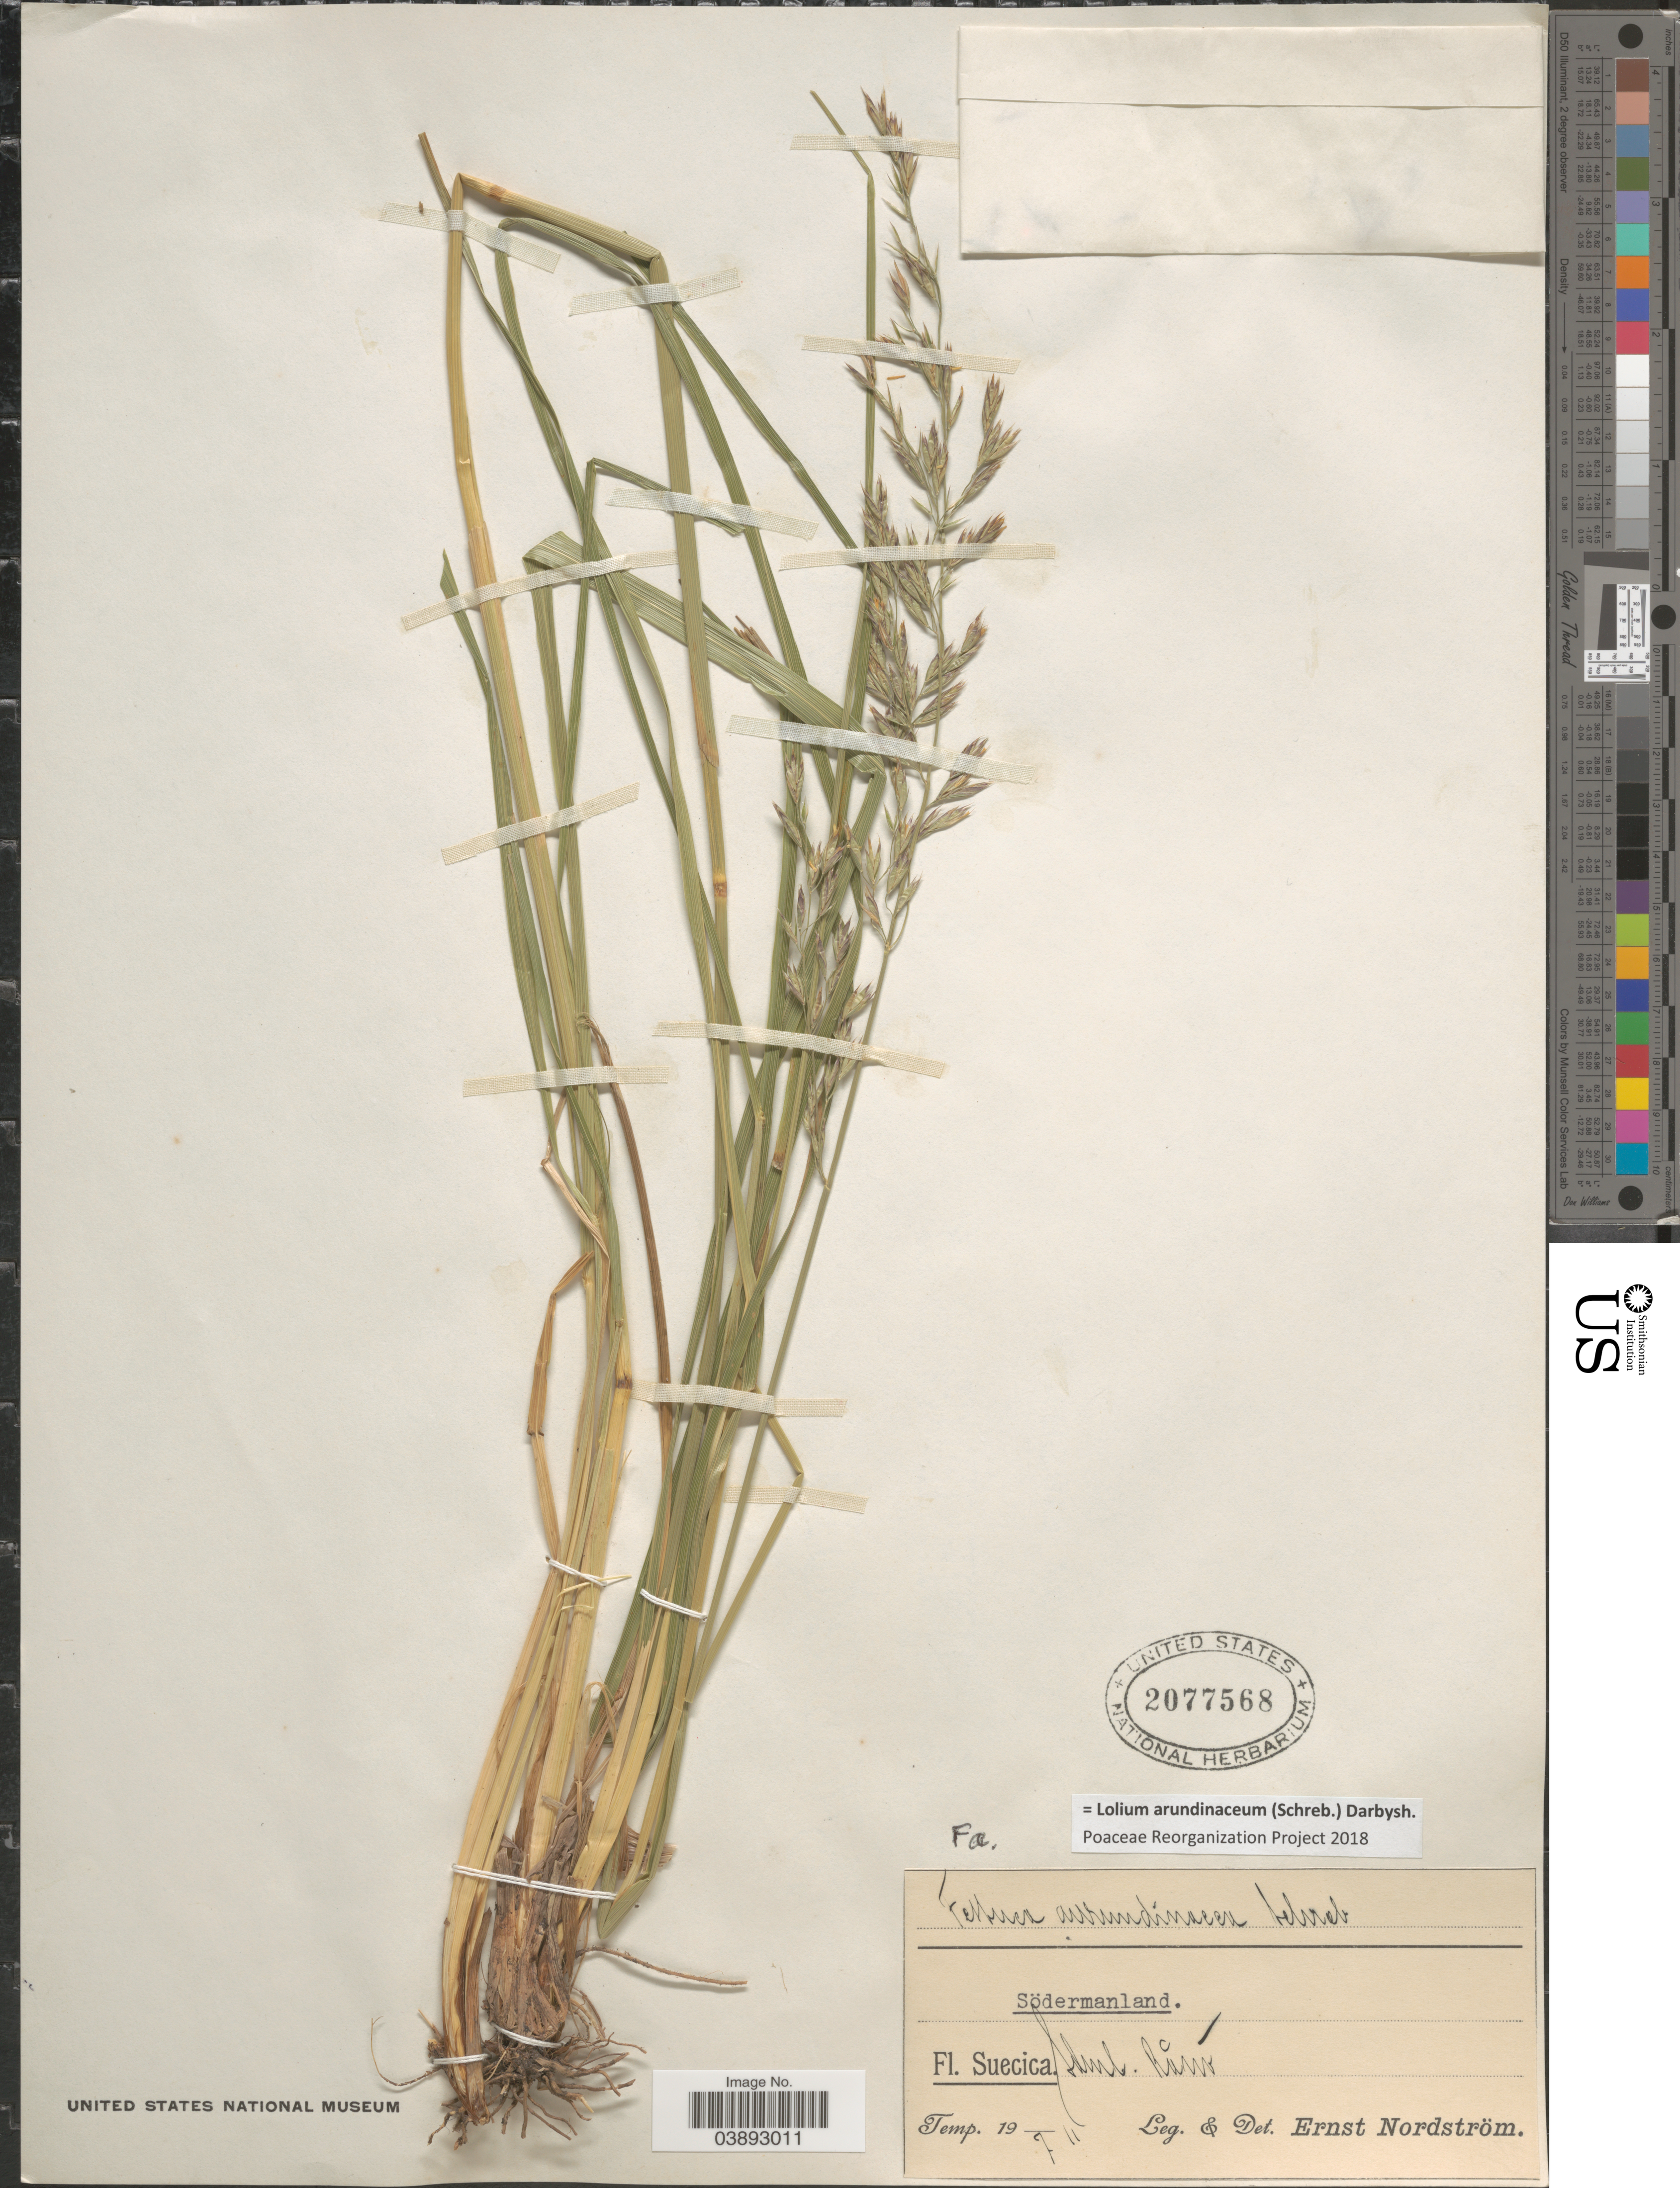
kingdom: Plantae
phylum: Tracheophyta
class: Liliopsida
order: Poales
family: Poaceae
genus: Lolium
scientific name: Lolium arundinaceum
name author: (Schreb.) Darbysh.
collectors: E. Nordström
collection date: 1911-07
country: Sweden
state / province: Sodermanland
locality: Södermanland. Suecica. Sdml. Råno.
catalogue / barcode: US 2077568